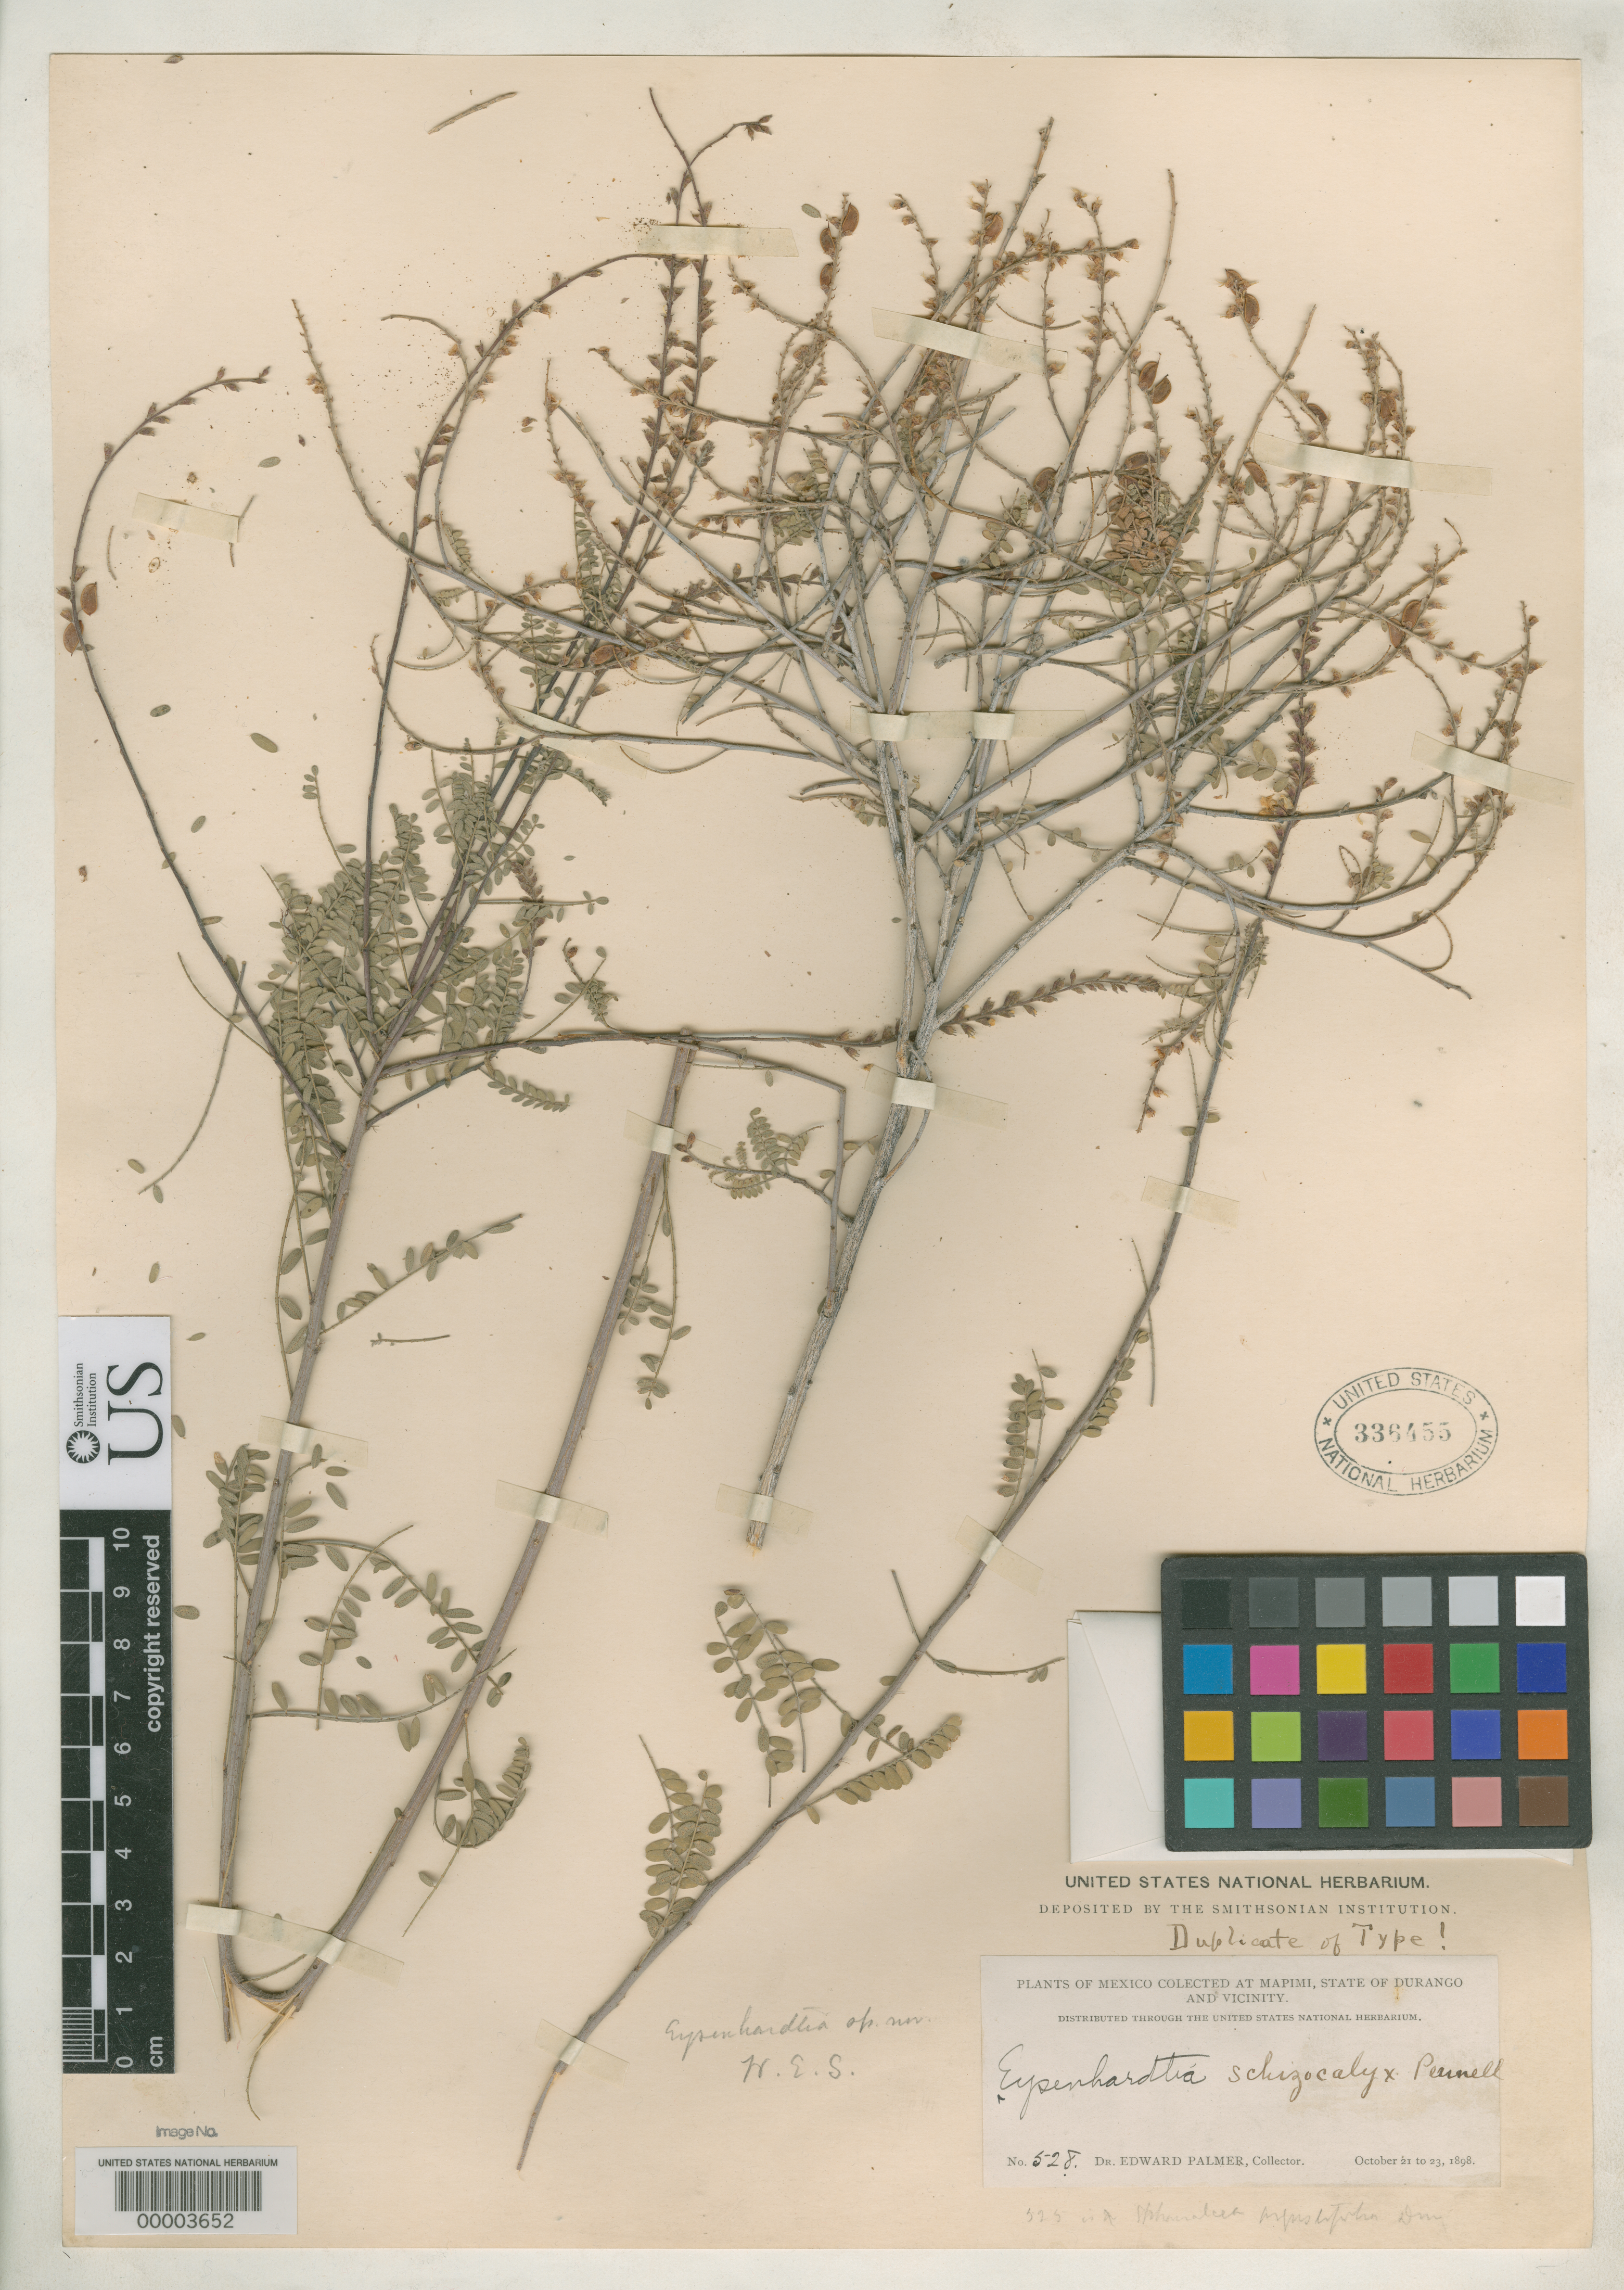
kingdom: Plantae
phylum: Tracheophyta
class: Magnoliopsida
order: Fabales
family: Fabaceae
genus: Eysenhardtia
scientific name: Eysenhardtia schizocalyx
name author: Pennell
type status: Isotype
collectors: E. Palmer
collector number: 528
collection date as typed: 21 Oct 1898 to 23 Oct 1898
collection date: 1898-10-21/1898-10-23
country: Mexico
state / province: Durango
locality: Mapimi.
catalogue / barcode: US 336455